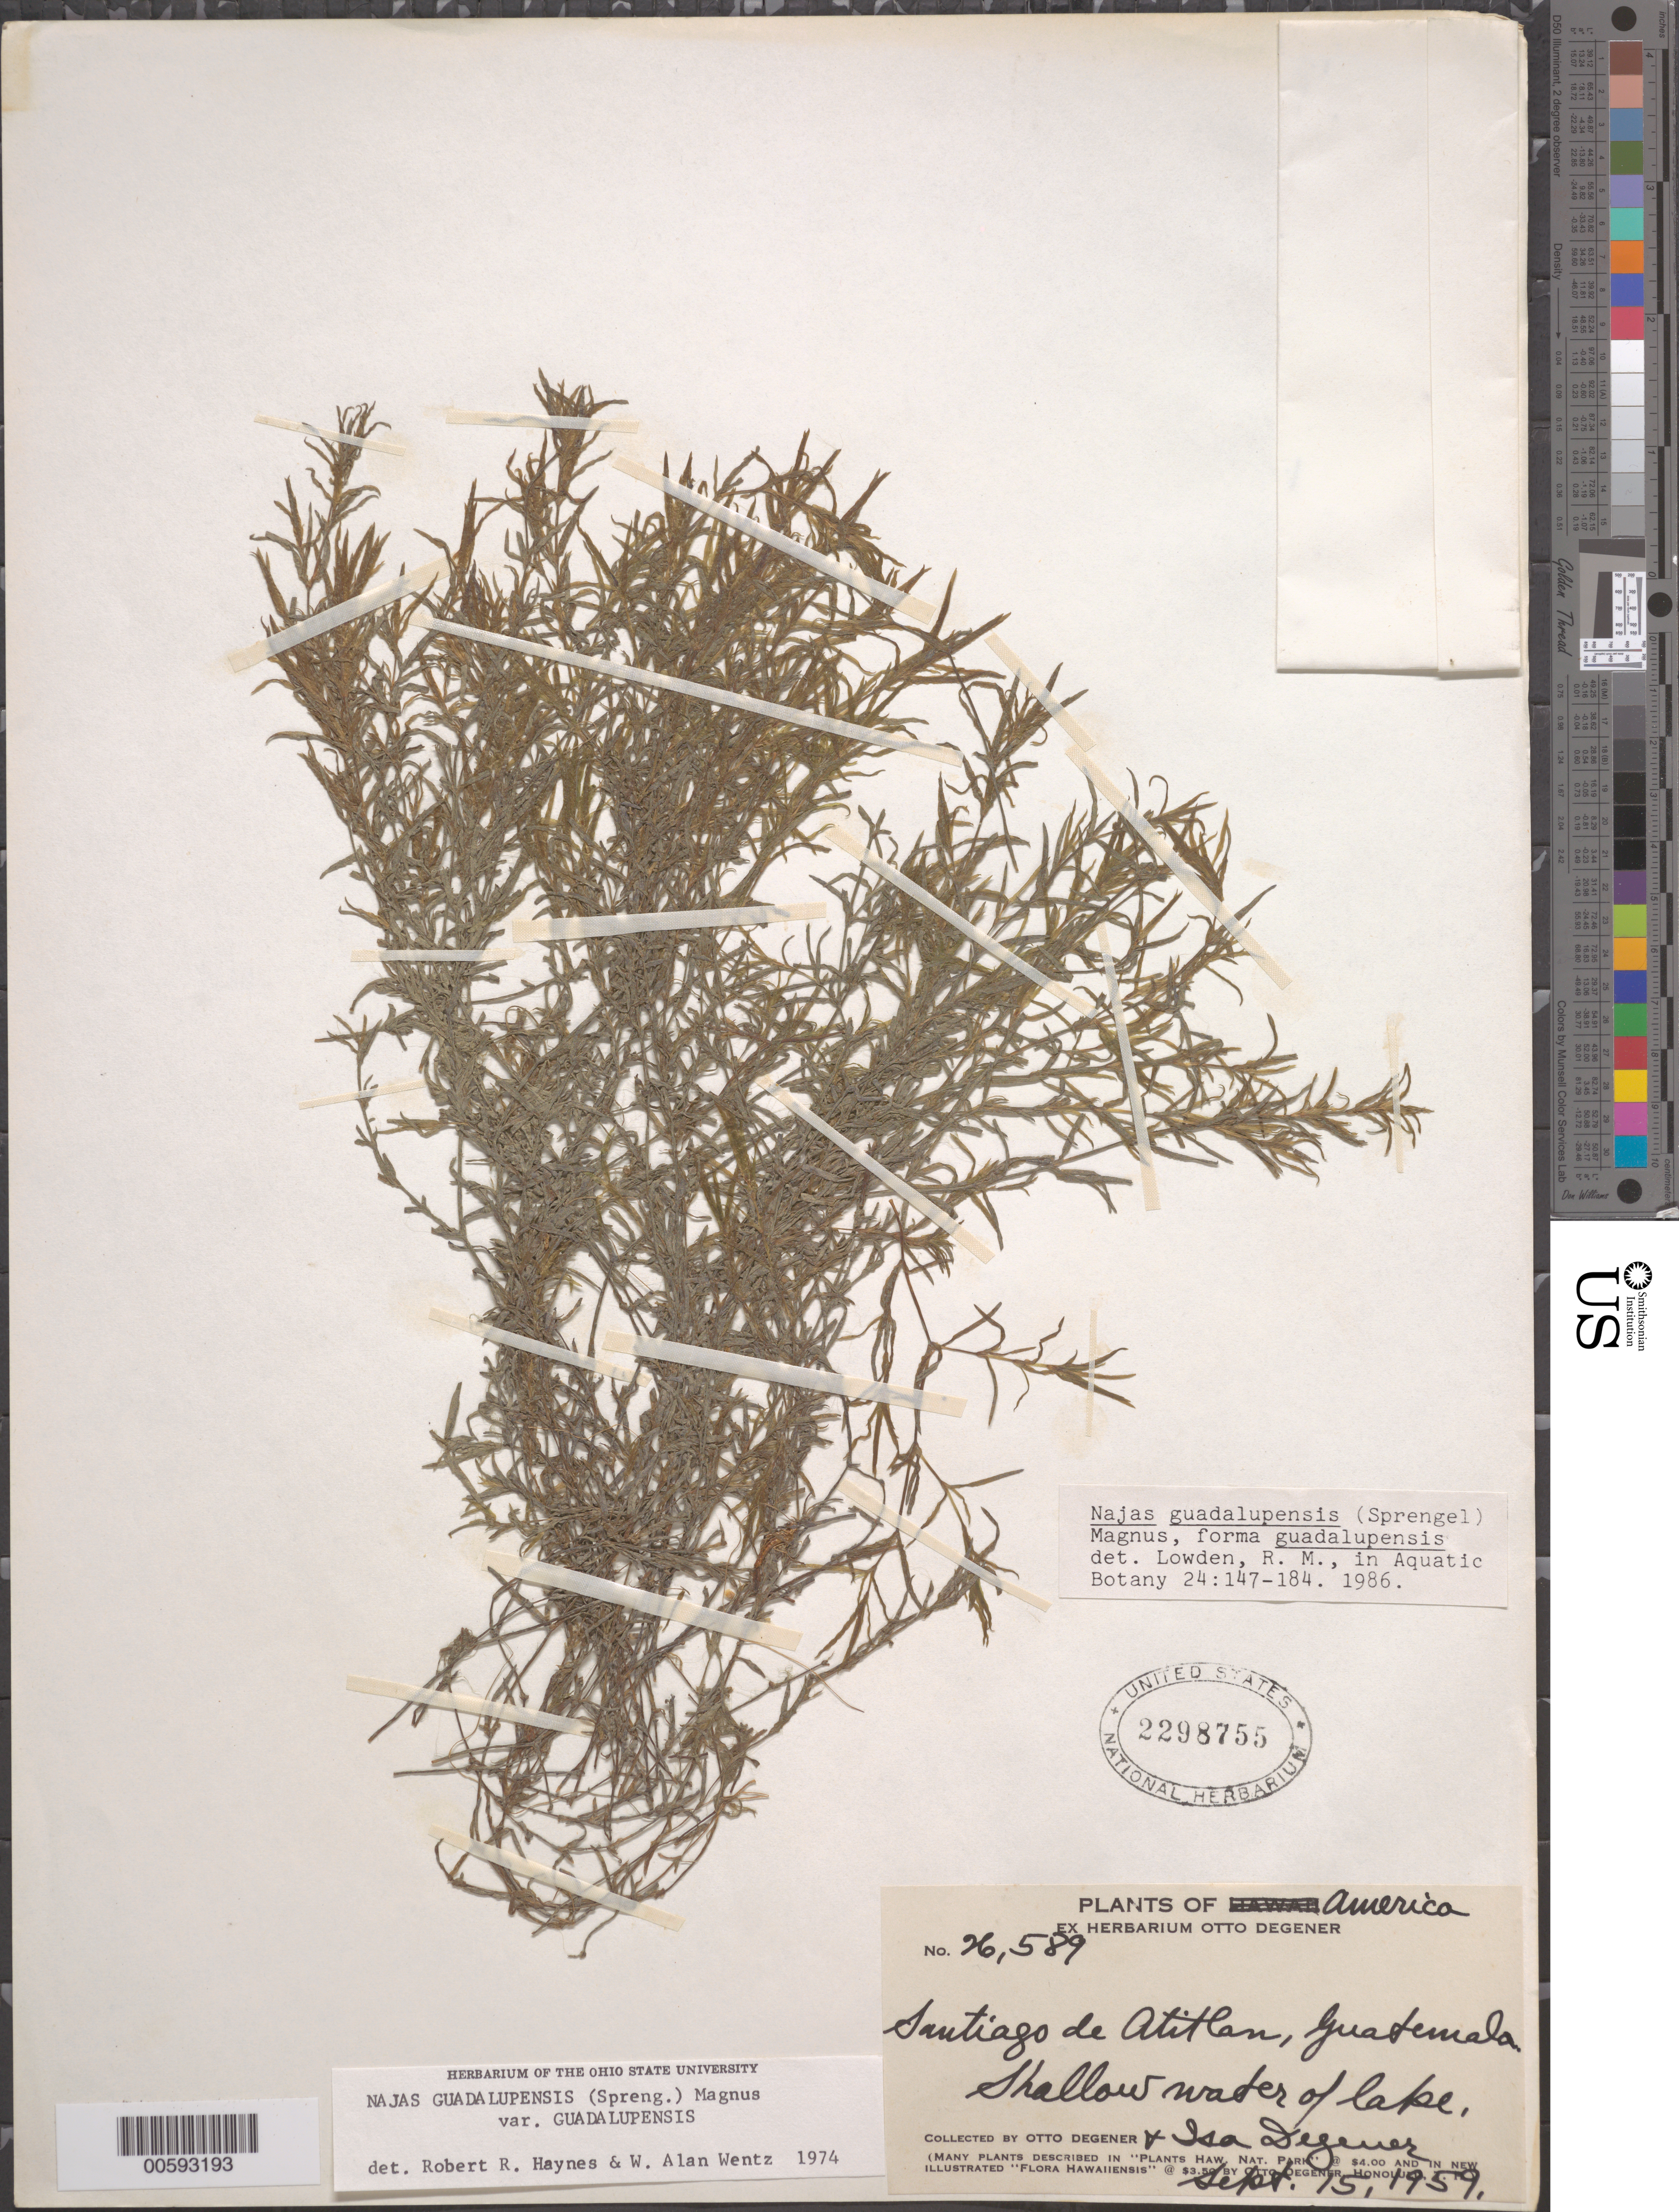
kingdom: Plantae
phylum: Tracheophyta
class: Liliopsida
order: Alismatales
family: Hydrocharitaceae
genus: Najas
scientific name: Najas guadalupensis var. guadalupensis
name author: (Spreng.) Magnus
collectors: O. Degener & I. Degener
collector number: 26589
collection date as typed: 15 Sep 1959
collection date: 1959-09-15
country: Guatemala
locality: Santiago de Atitlan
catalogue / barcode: US 2298755